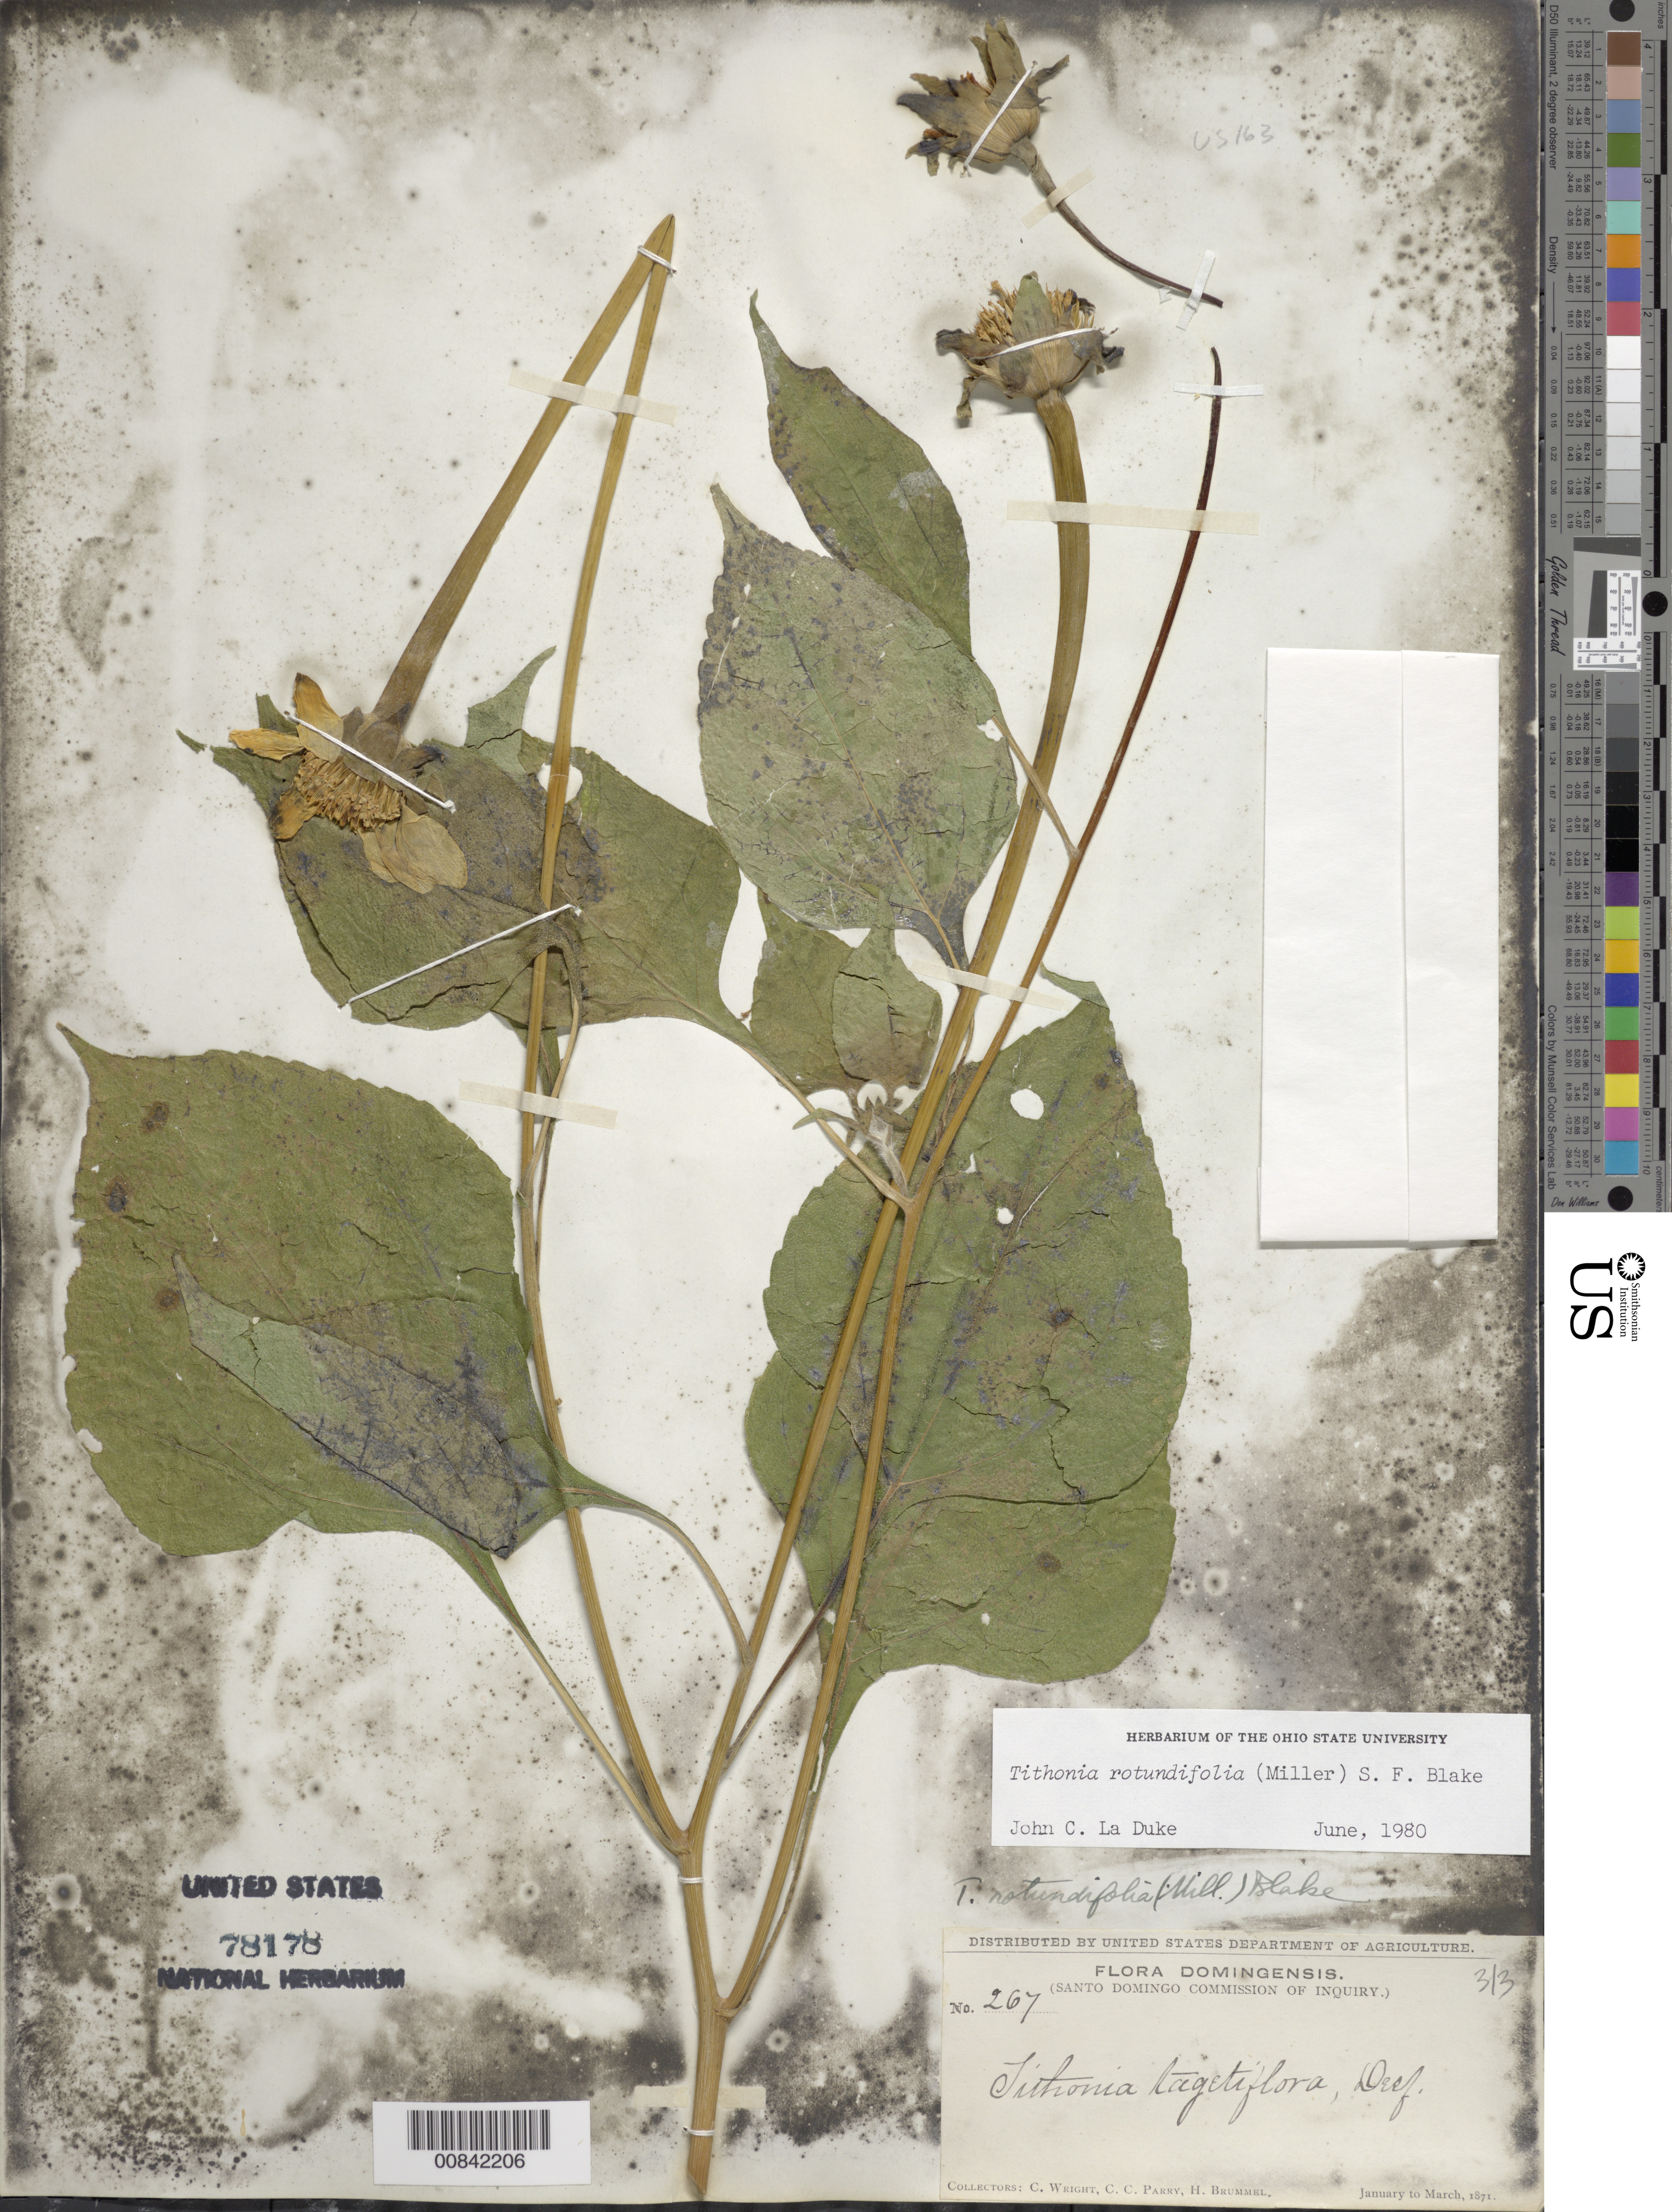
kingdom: Plantae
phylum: Tracheophyta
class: Magnoliopsida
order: Asterales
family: Asteraceae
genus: Tithonia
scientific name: Tithonia rotundifolia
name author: (Mill.) S.F. Blake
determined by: La Duke, J. C.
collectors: C. Wright, C. C. Parry & H. Brummel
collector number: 267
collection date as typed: Jan 1871 to -- Mar 1871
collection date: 1871-01/1871-03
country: Dominican Republic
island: Hispaniola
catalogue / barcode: US 78178